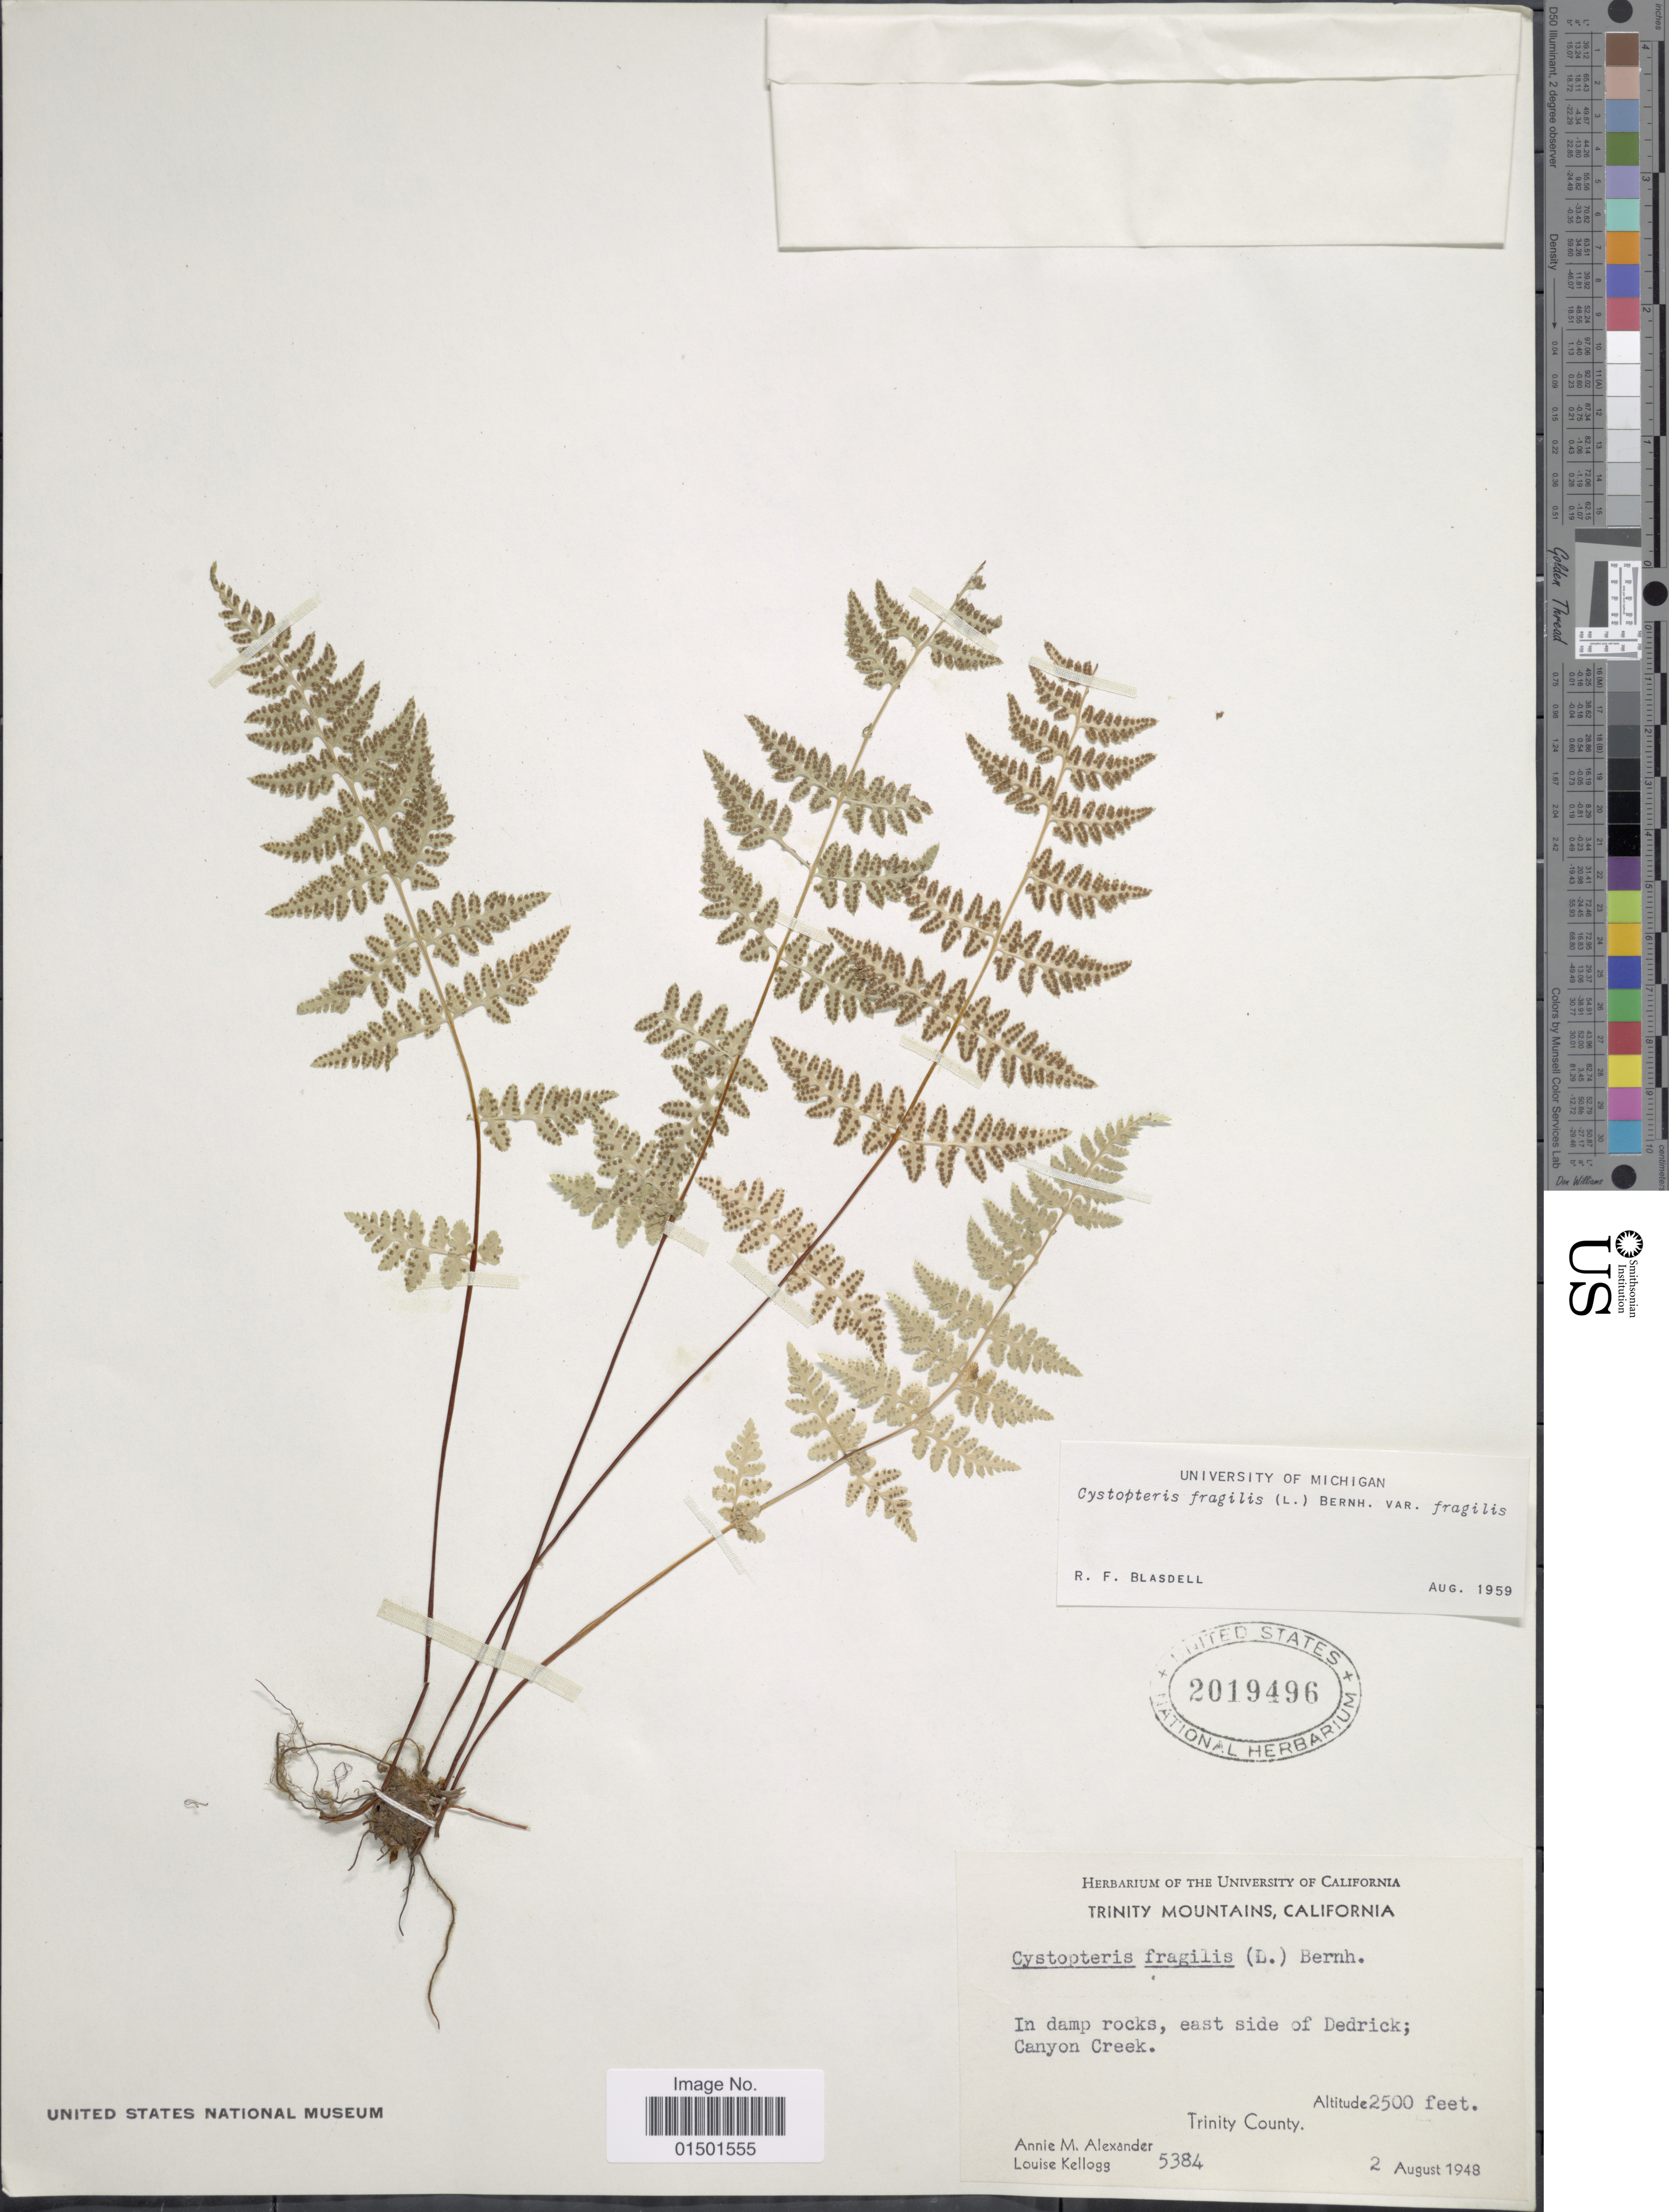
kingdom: Plantae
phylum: Tracheophyta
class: Polypodiopsida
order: Polypodiales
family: Cystopteridaceae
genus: Cystopteris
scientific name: Cystopteris fragilis var. fragilis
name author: (L.) Bernh.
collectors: A. M. Alexander & L. Kellogg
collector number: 5384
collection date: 1948-08-02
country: United States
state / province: California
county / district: Trinity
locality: Trinity Mountains. east side of Dedrick; Canyon Creek. Trinity County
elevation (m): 762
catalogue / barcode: US 2019496